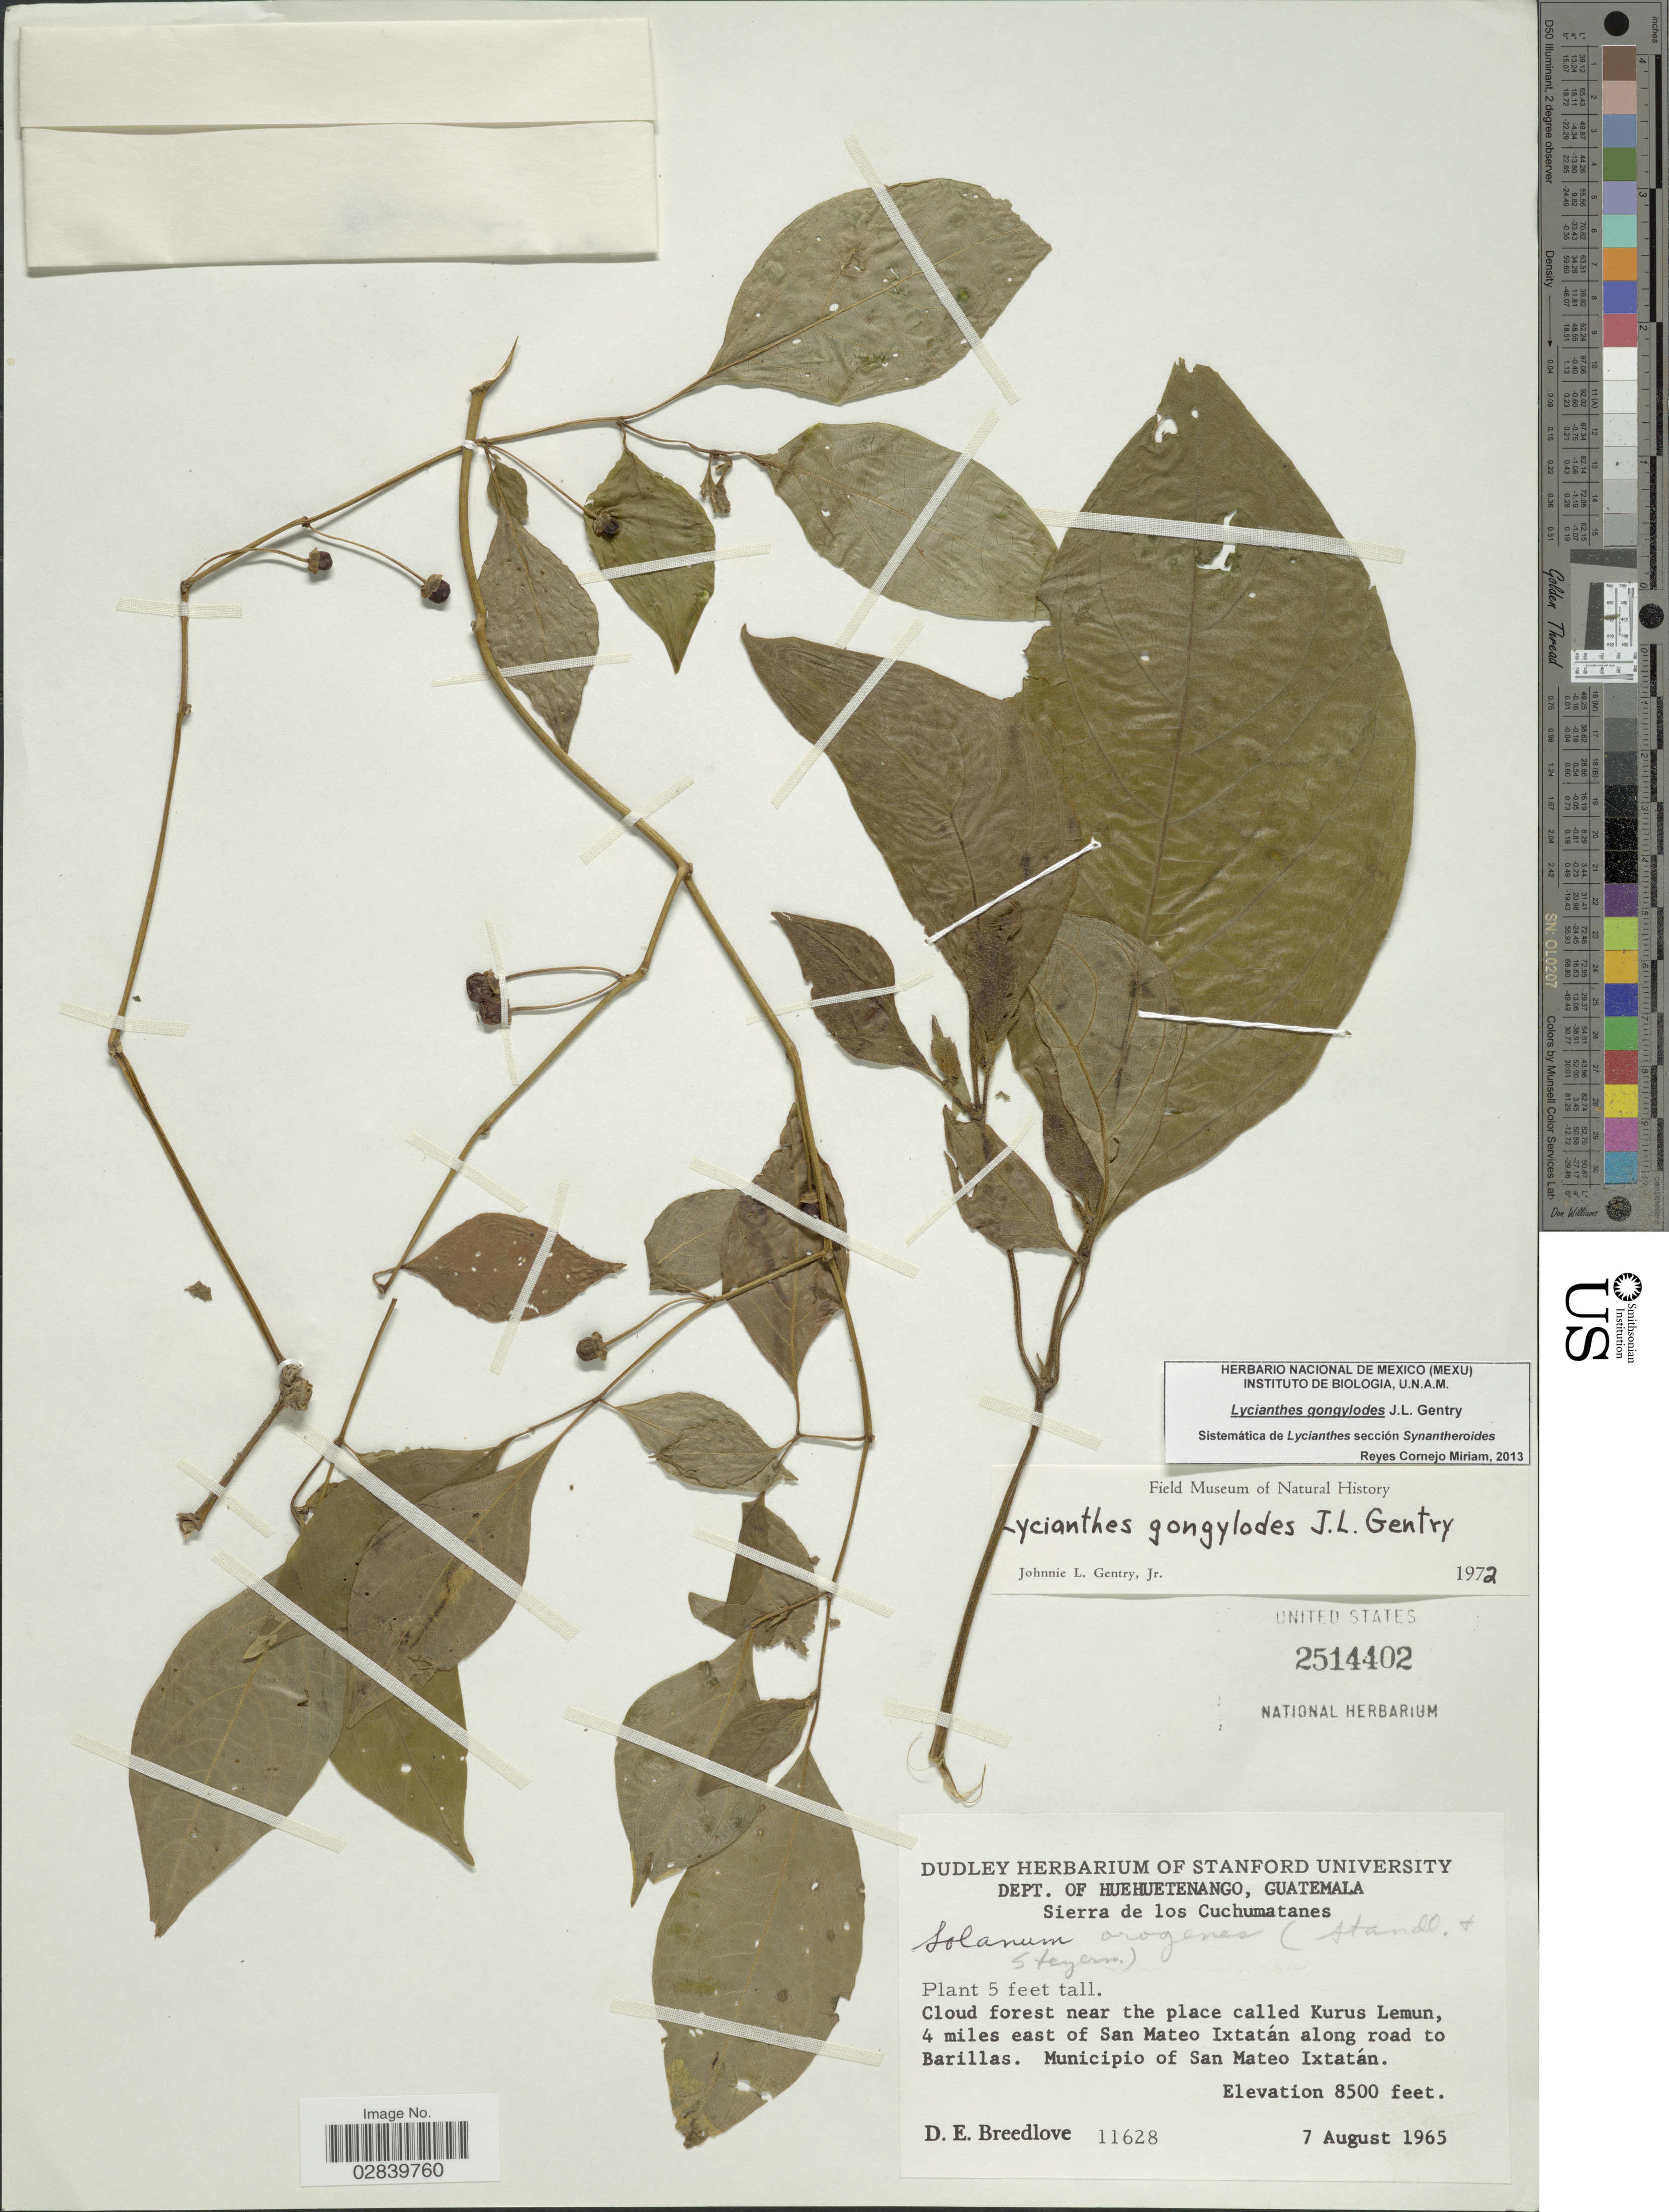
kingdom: Plantae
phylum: Tracheophyta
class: Magnoliopsida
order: Solanales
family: Solanaceae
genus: Lycianthes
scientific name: Lycianthes gongylodes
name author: J.L. Gentry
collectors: D. E. Breedlove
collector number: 11628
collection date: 1965-08-07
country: Guatemala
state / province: Huehuetenango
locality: Dept. of Huehuetenango. Sierra de los Cuchumatanes. Cloud forest near the place called Kurus Lemun, 4 miles east of San Mateo Ixtatán along road to Barillas. Municipio of San Mateo Ixtatán.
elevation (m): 2591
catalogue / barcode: US 2514402